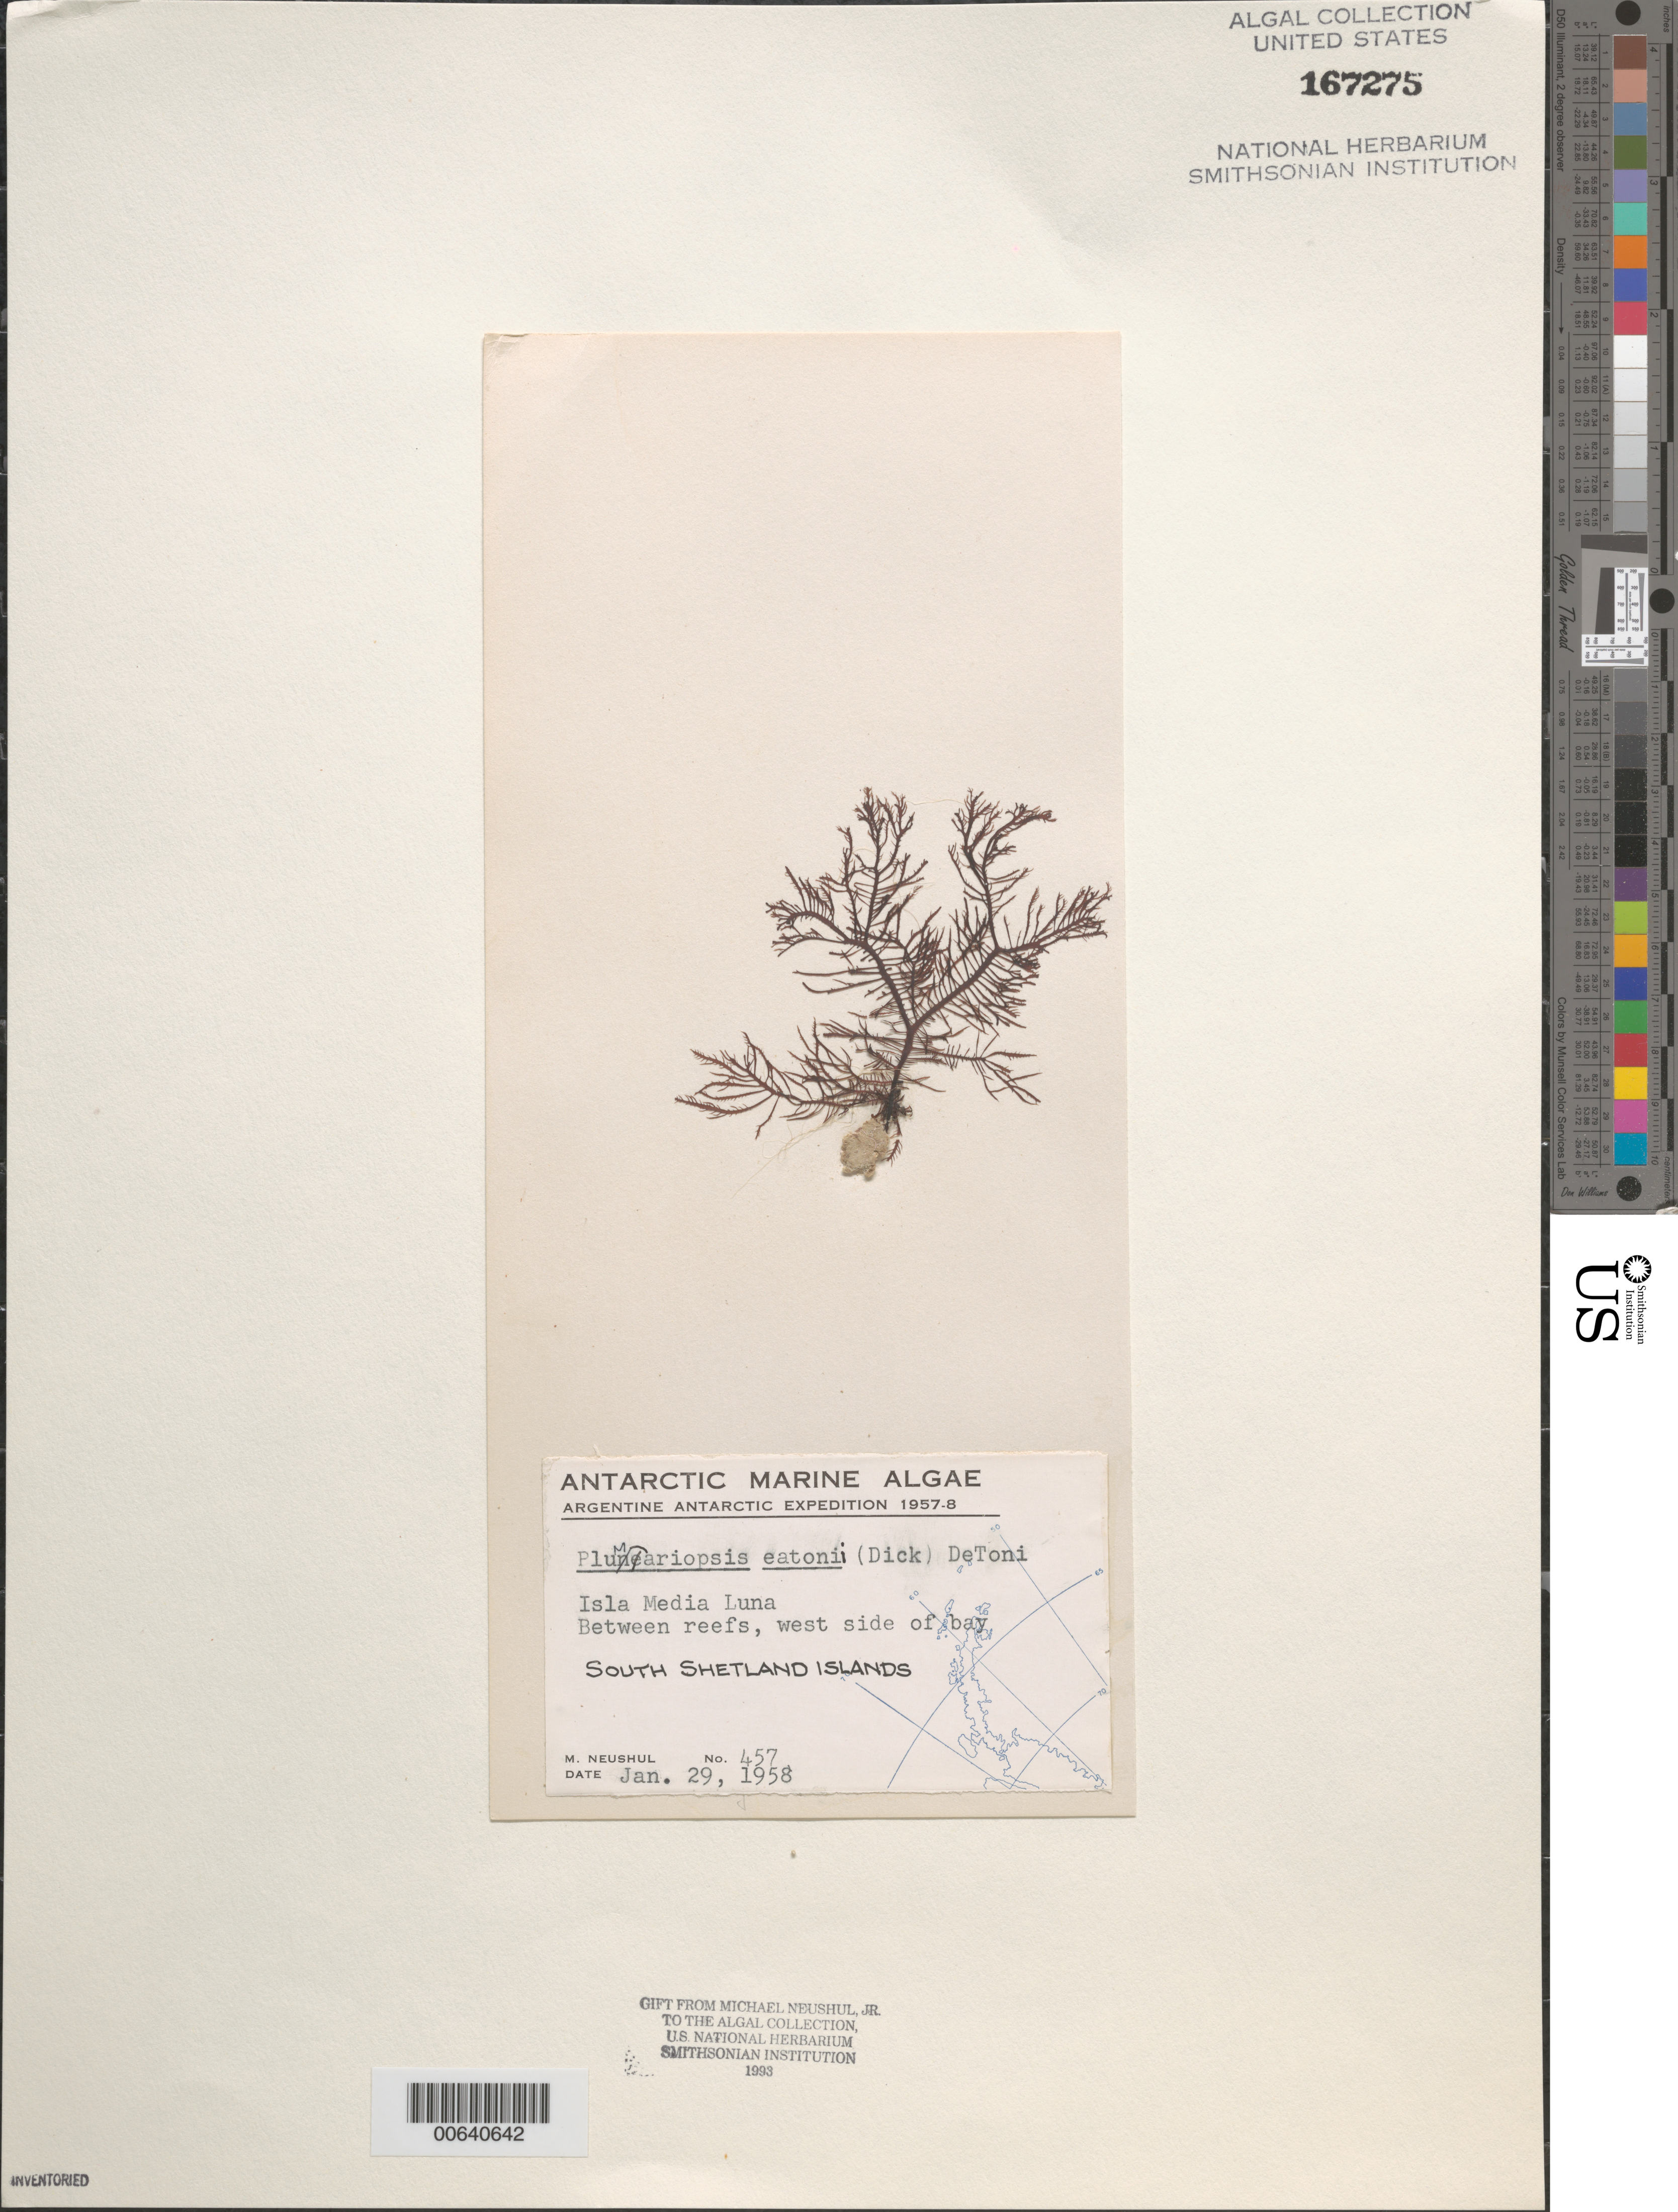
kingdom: Plantae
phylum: Rhodophyta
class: Florideophyceae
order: Plocamiales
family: Plocamiaceae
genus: Plocamium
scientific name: Plocamium secundatum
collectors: M. Neushul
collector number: Neushul 457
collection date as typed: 29 Jan 1958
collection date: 1958-01-29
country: Antarctica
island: Half Moon Island (Media Luna Island)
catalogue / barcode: US 167275